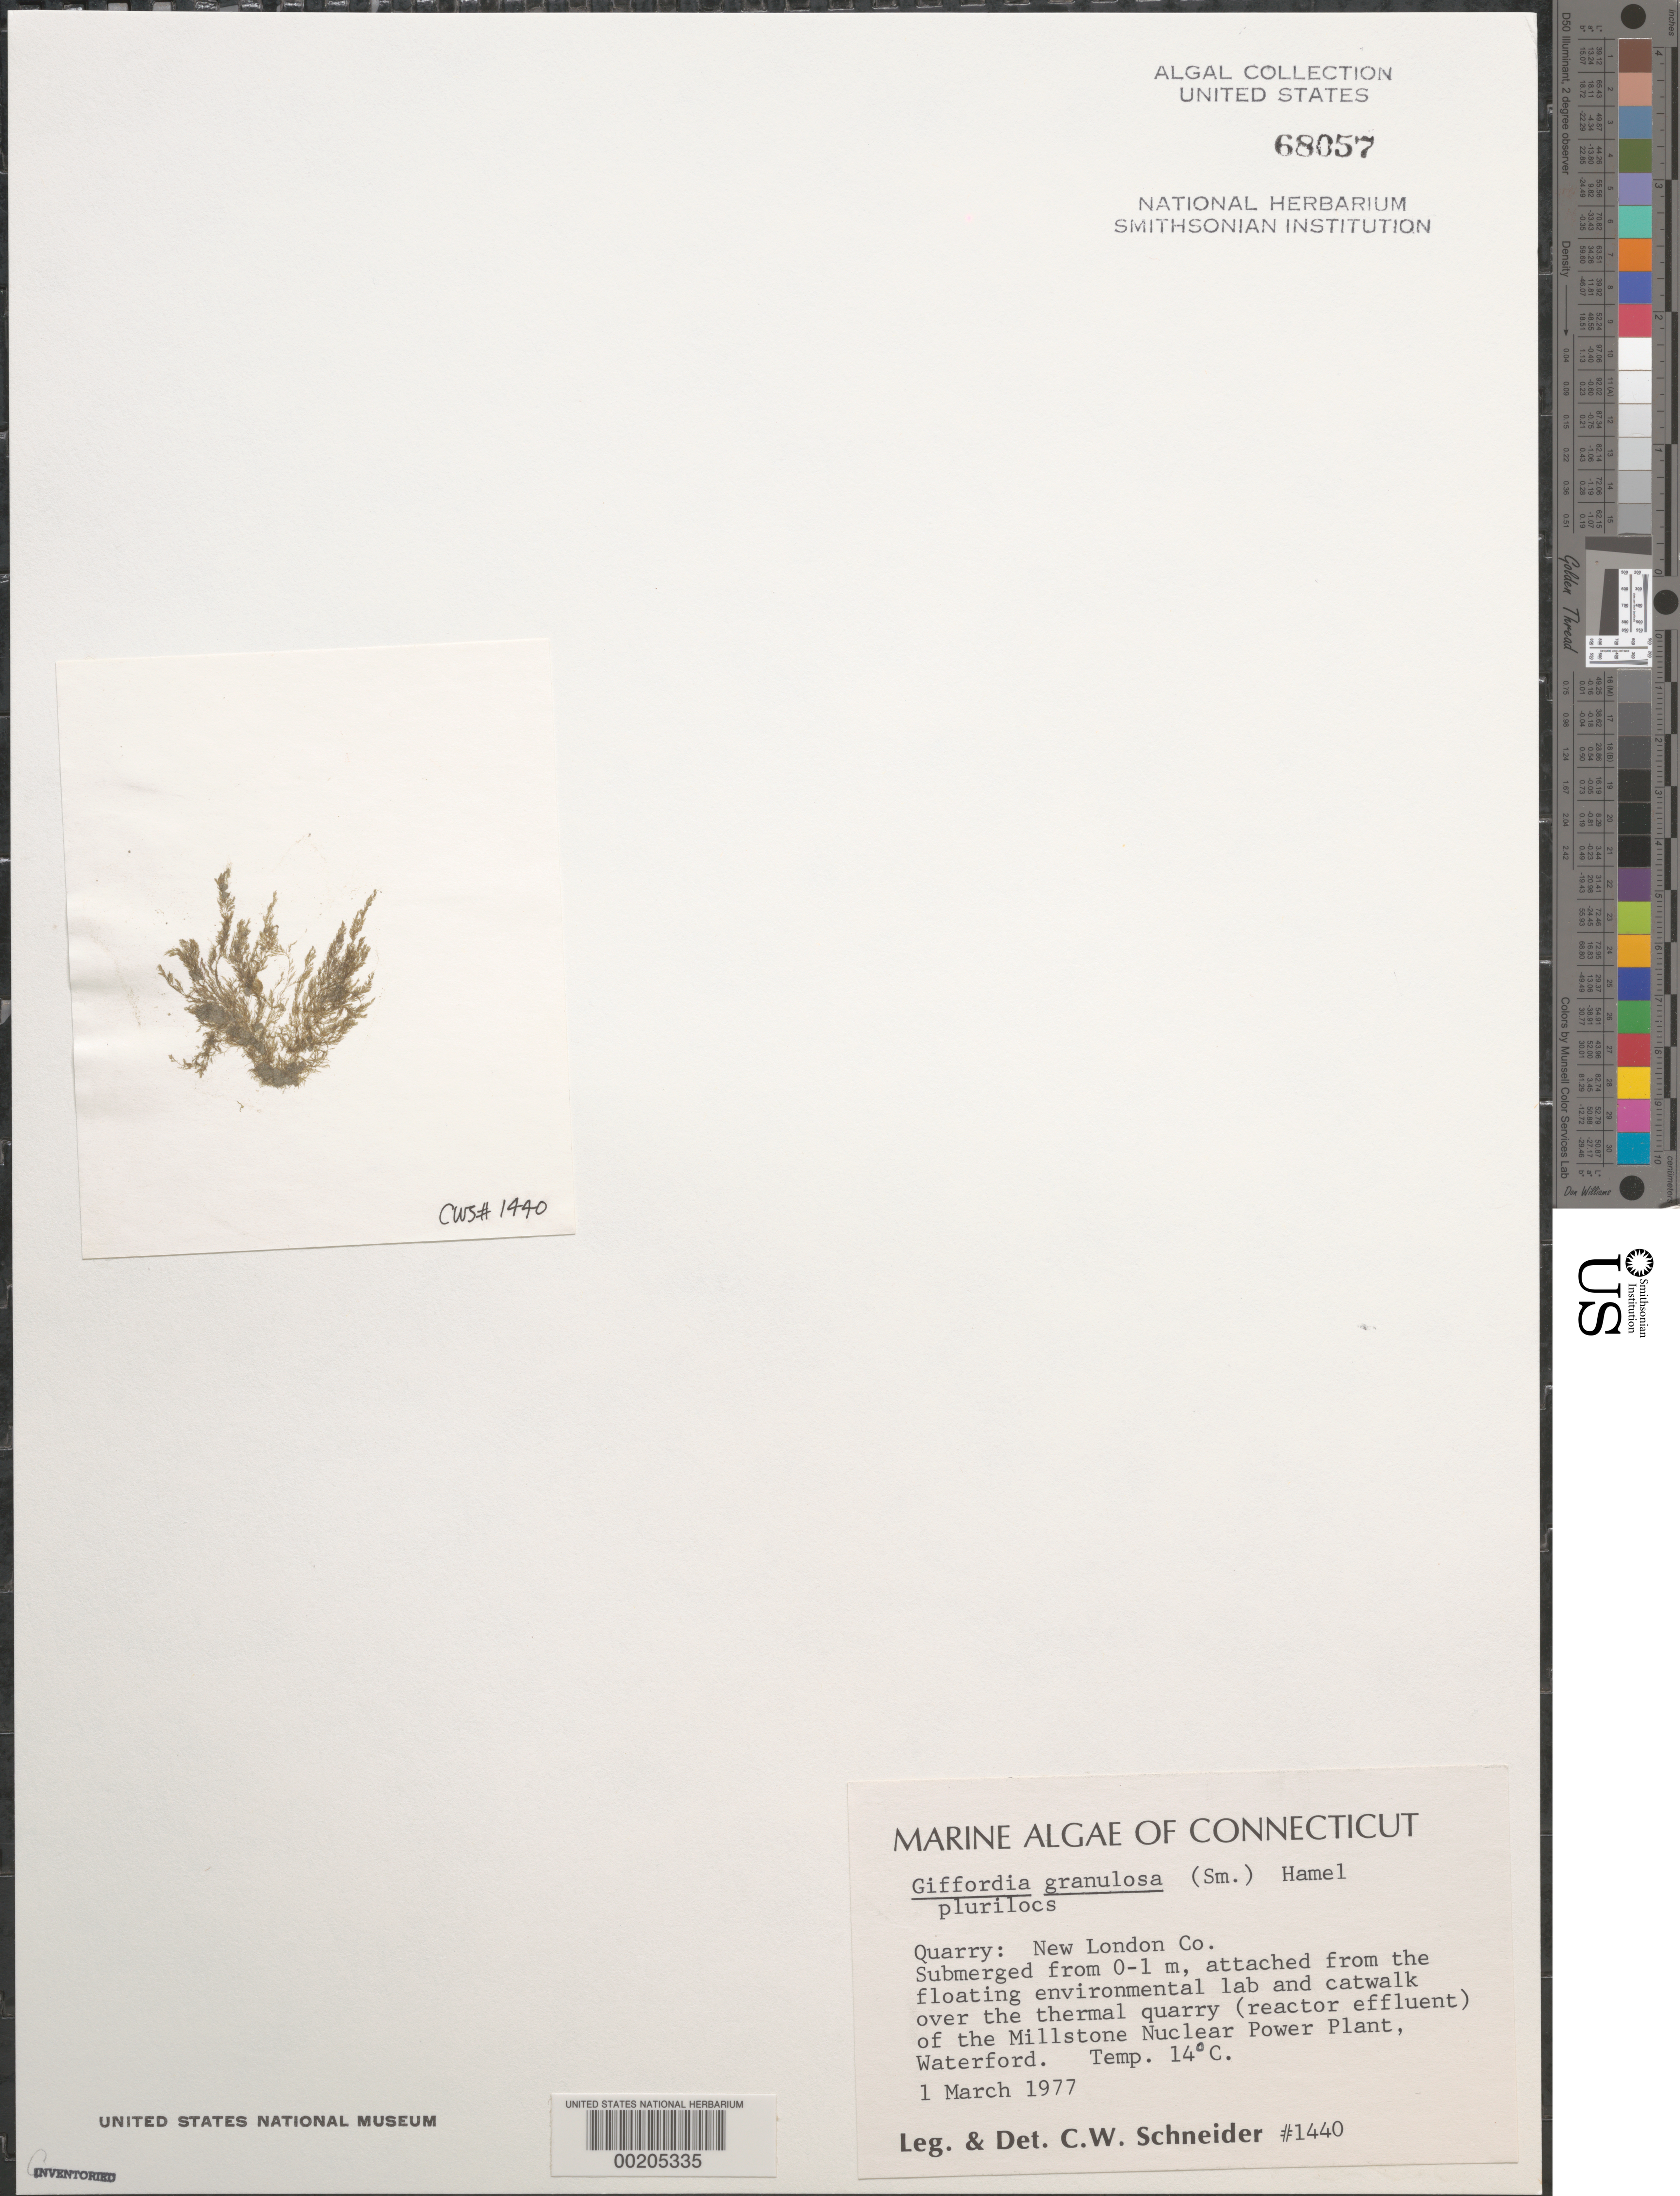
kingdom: Chromista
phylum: Ochrophyta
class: Phaeophyceae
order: Ectocarpales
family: Acinetosporaceae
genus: Hincksia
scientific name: Hincksia granulosa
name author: (Sm.) P.C. Silva in P.C. Silva et al.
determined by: Algae name updating Project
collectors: C. W. Schneider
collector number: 1440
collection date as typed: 01 Mar 1977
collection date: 1977-03-01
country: United States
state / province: Connecticut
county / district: New London County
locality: Waterford, Millstone Nuclear Power Plant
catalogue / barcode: US 68057